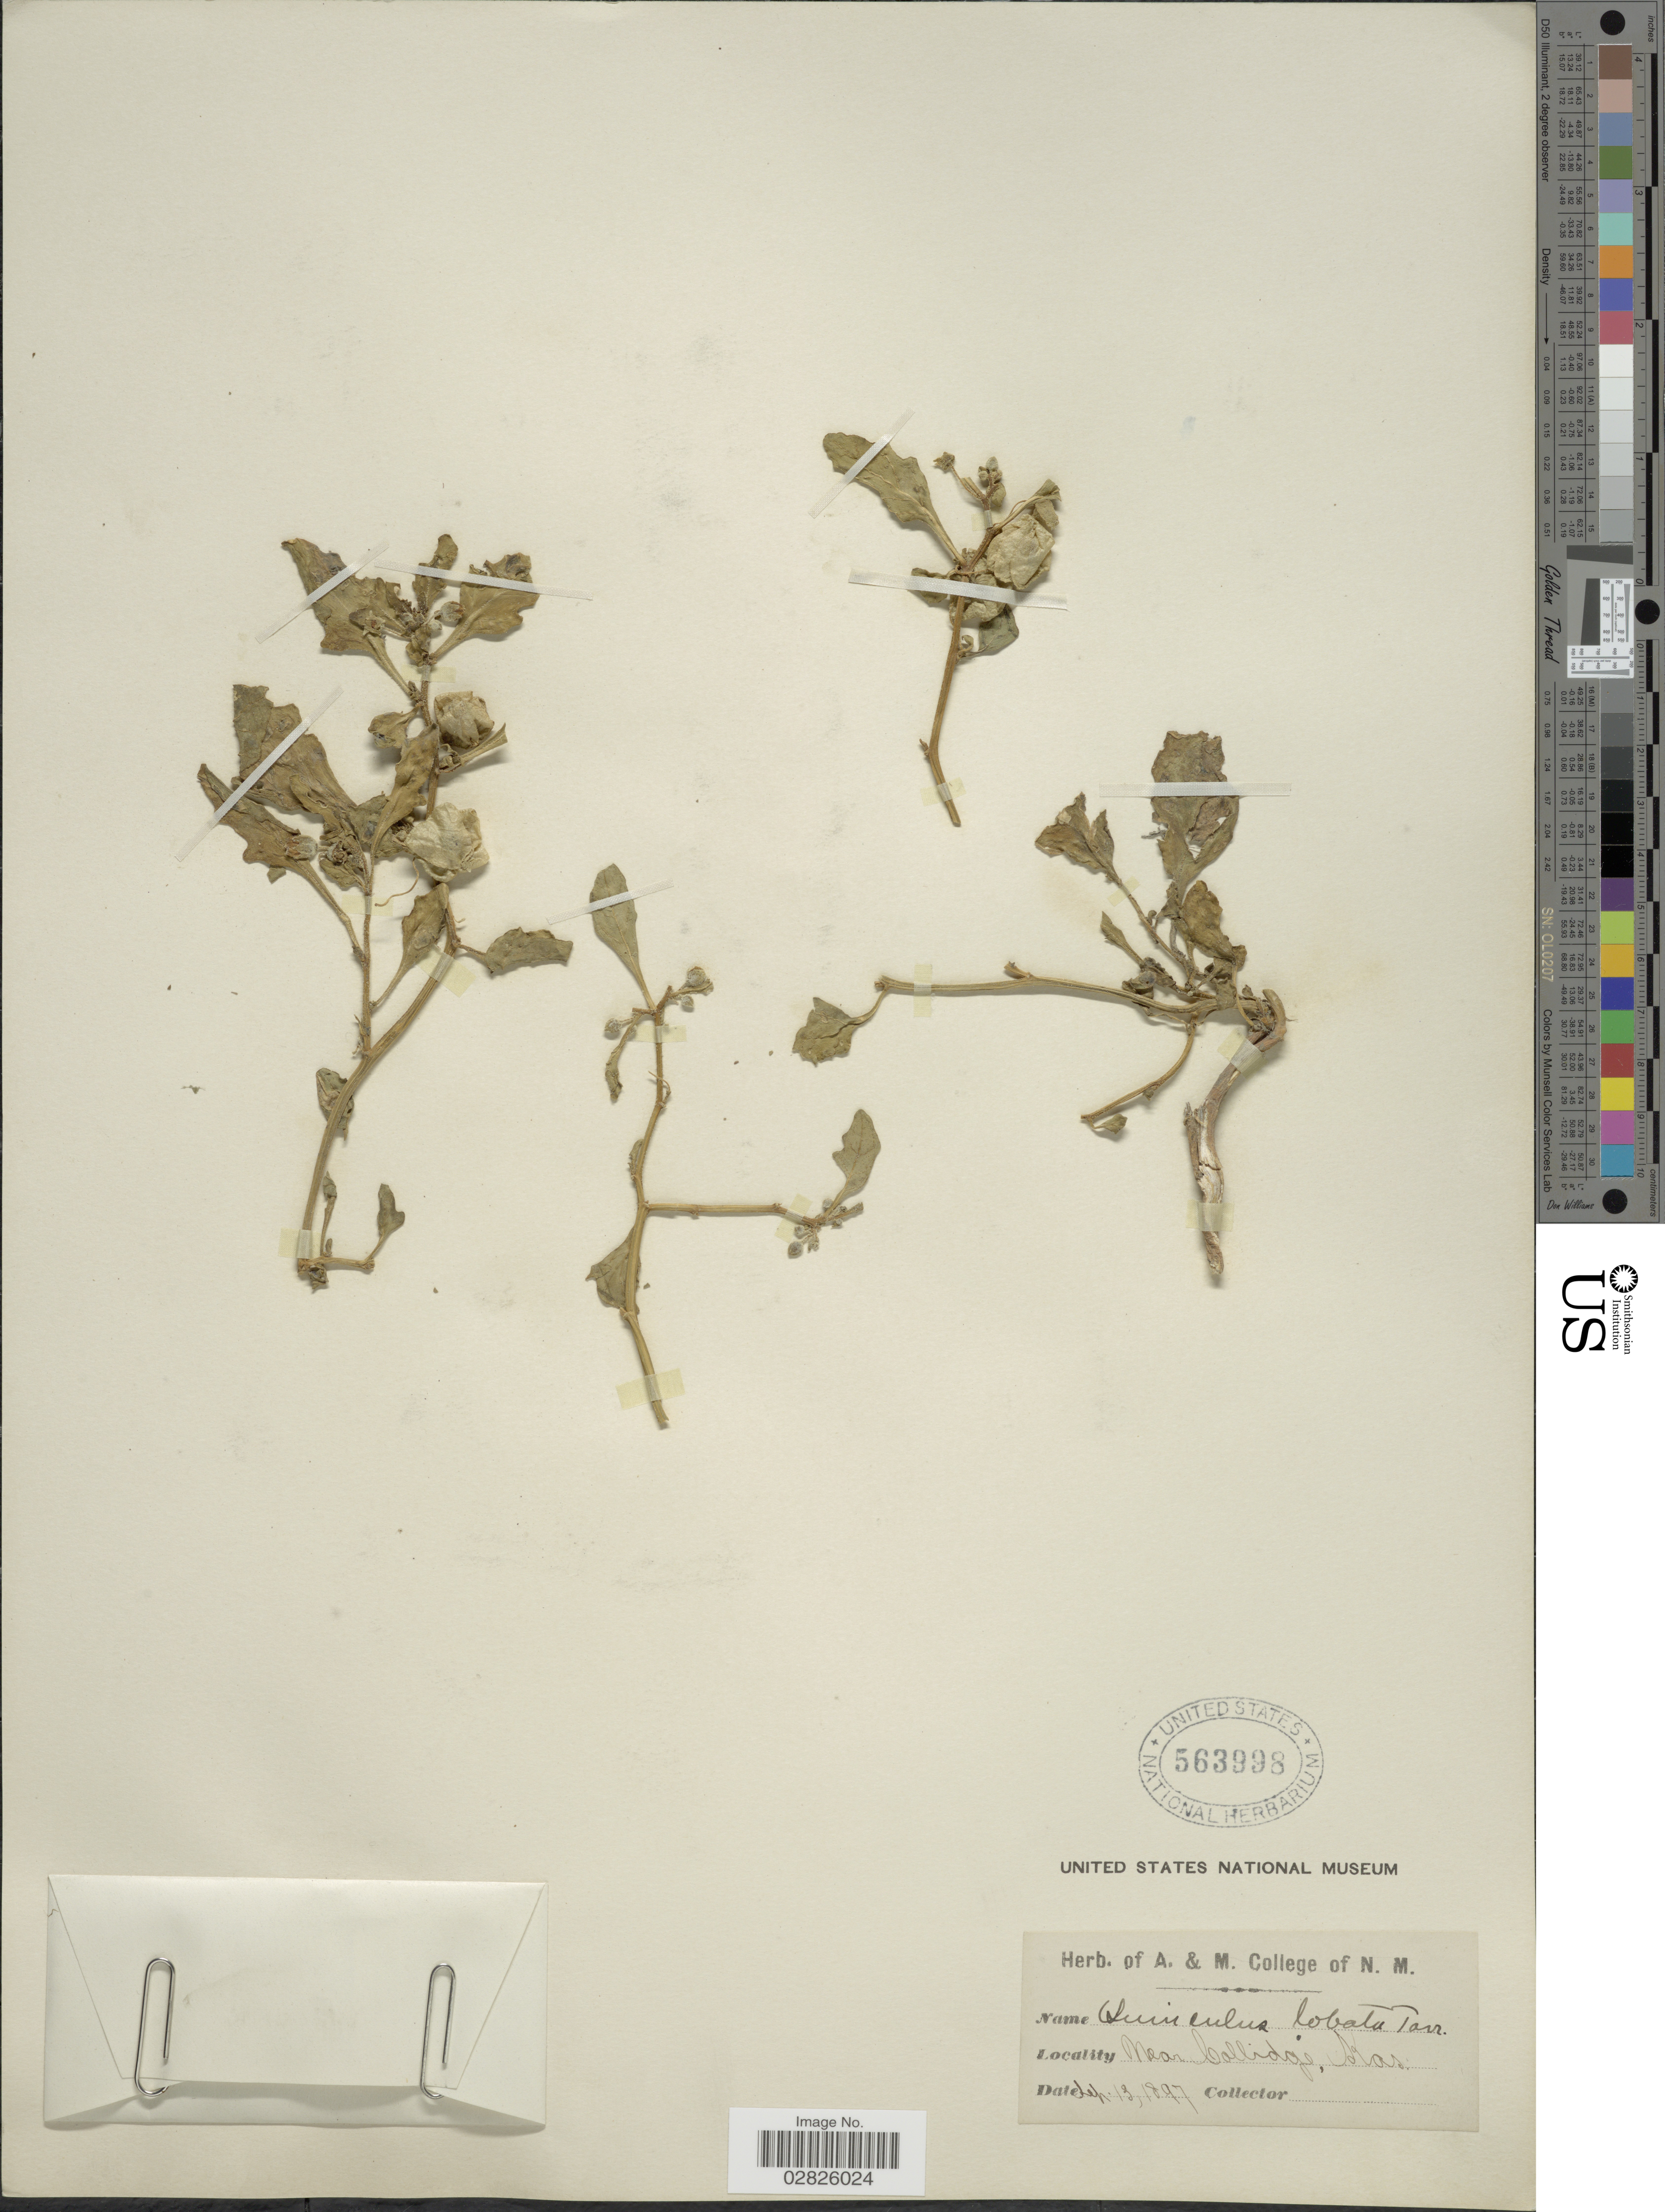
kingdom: Plantae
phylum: Tracheophyta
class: Magnoliopsida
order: Solanales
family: Solanaceae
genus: Quincula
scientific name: Quincula lobata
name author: (Torr.) Raf.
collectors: Ex herb. A. & M. College of N. M.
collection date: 1897-09-13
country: United States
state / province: Kansas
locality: Near Collidge, Kas.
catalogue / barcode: US 563998